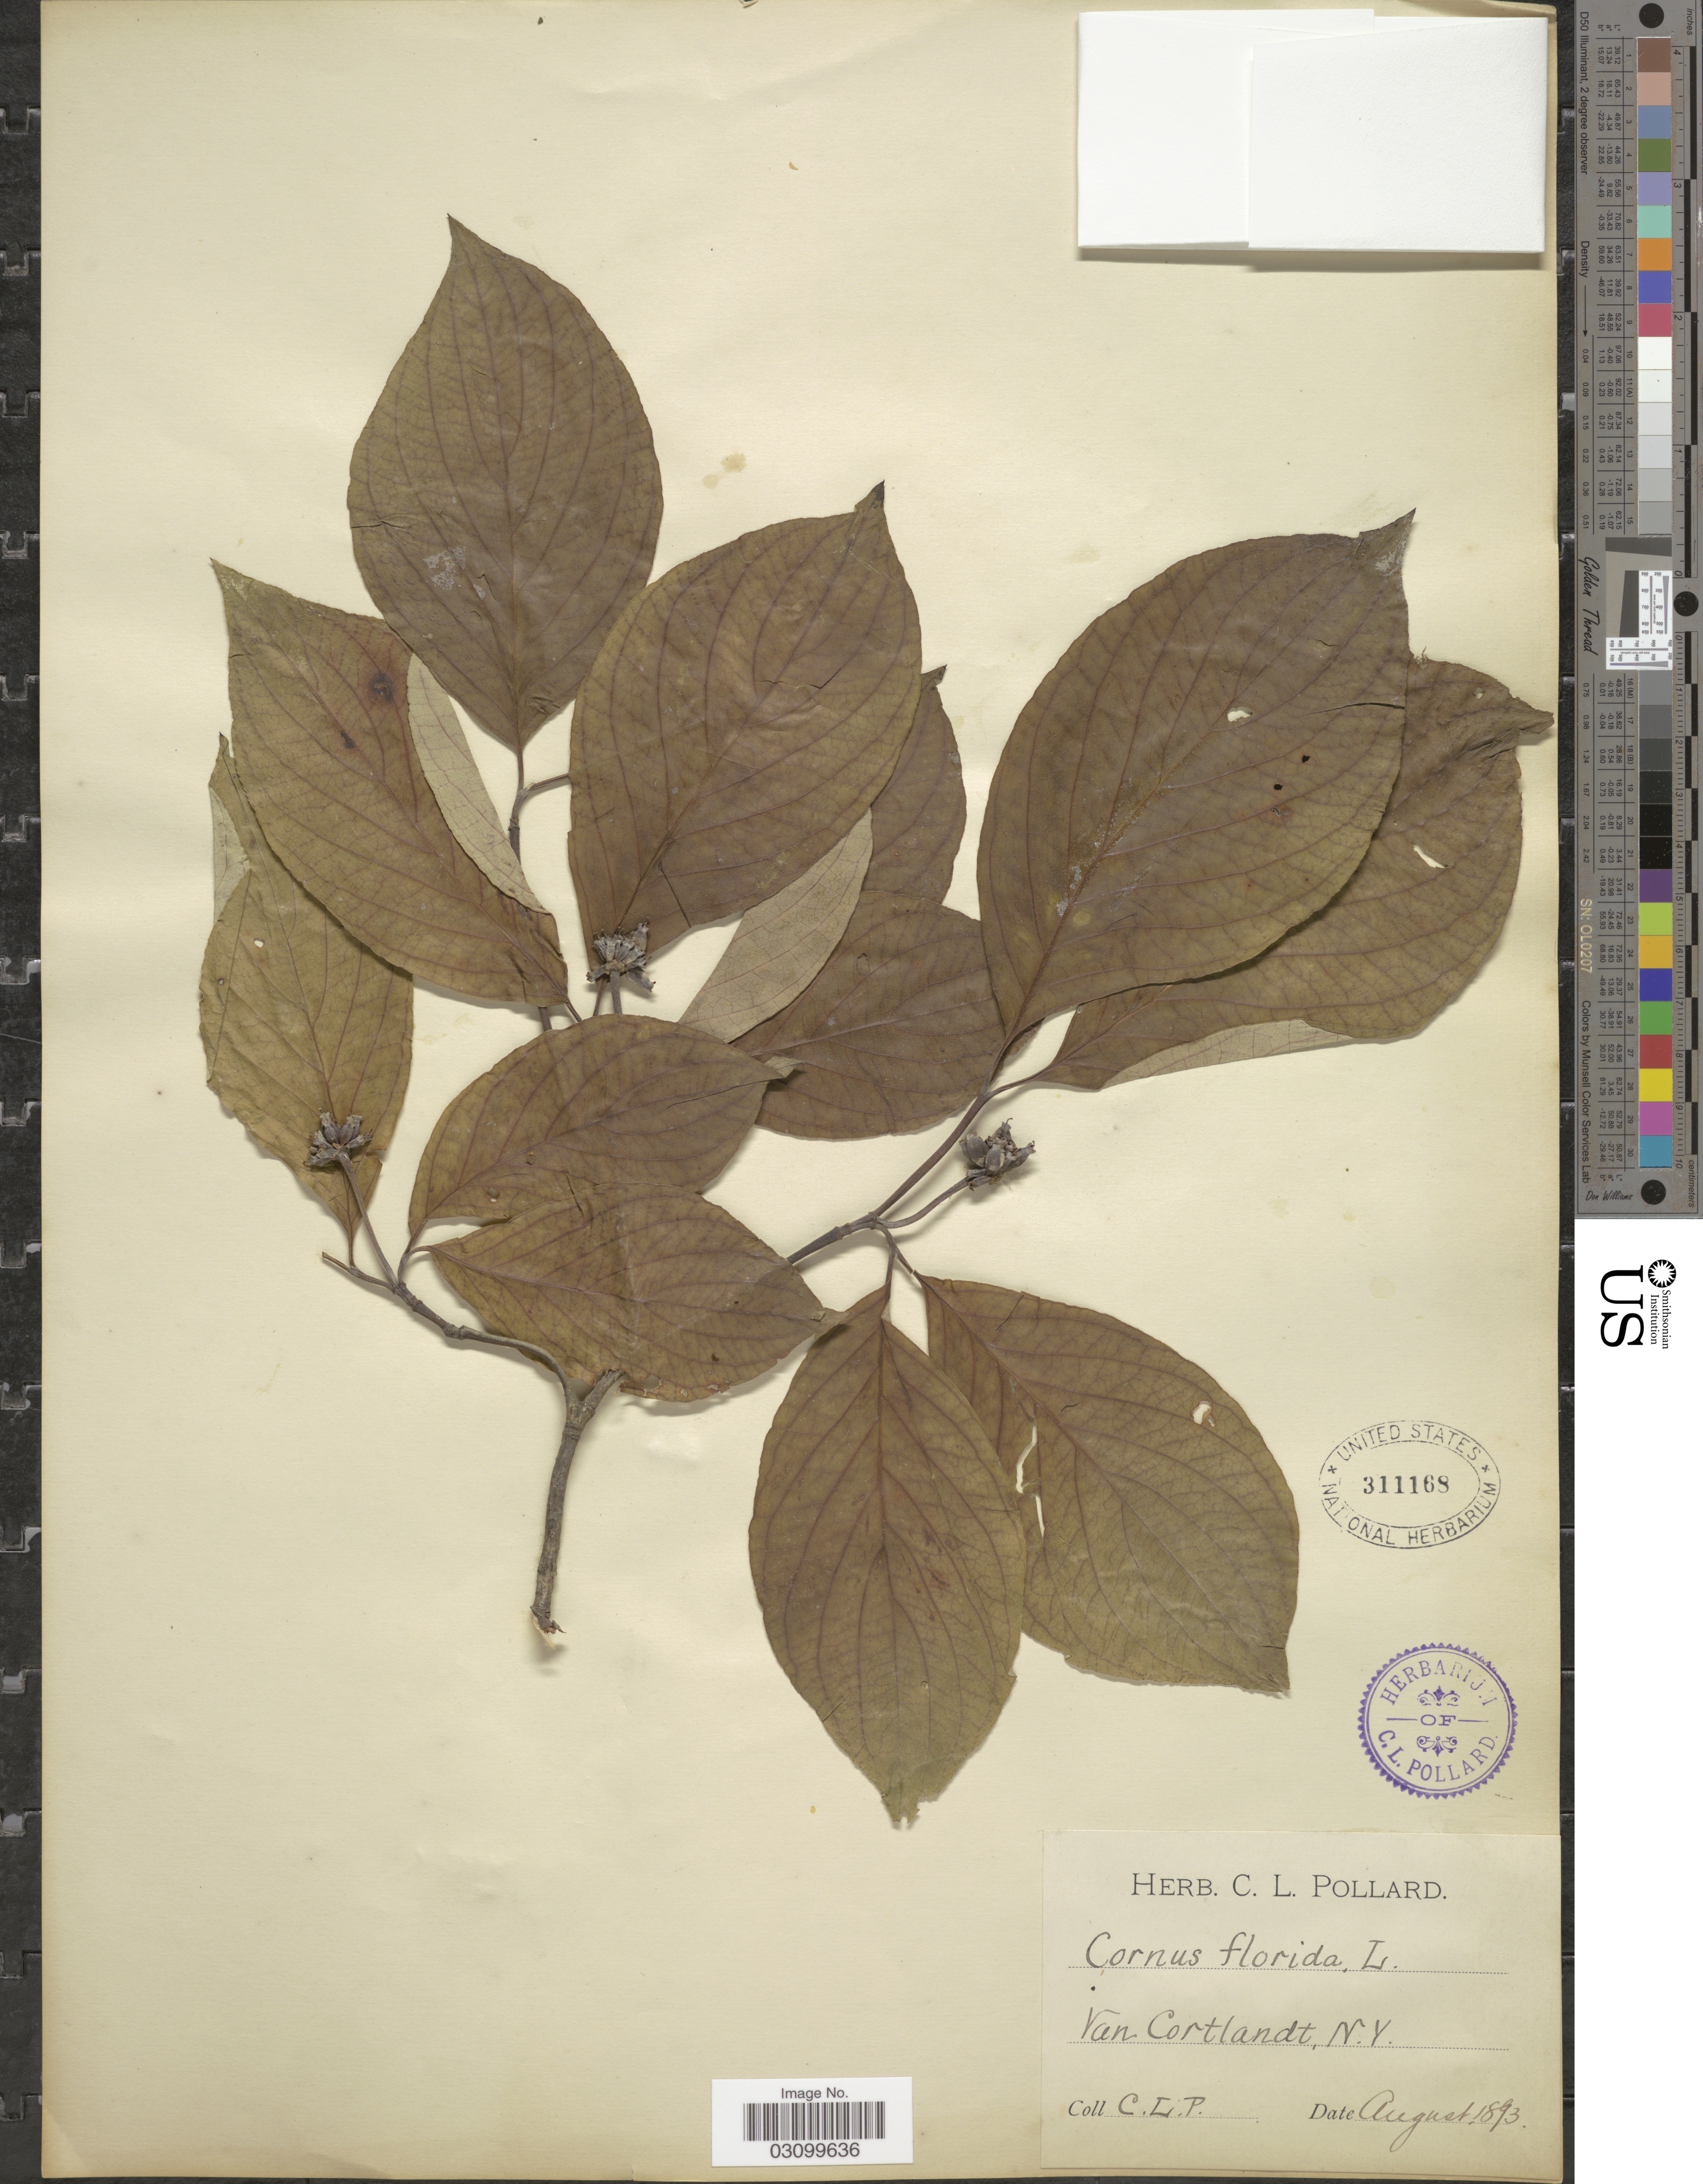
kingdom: Plantae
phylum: Tracheophyta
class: Magnoliopsida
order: Cornales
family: Cornaceae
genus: Cornus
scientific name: Cornus florida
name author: L.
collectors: C. L. Pollard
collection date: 1893-08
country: United States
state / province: New York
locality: Van Cortlandt.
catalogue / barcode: US 311168